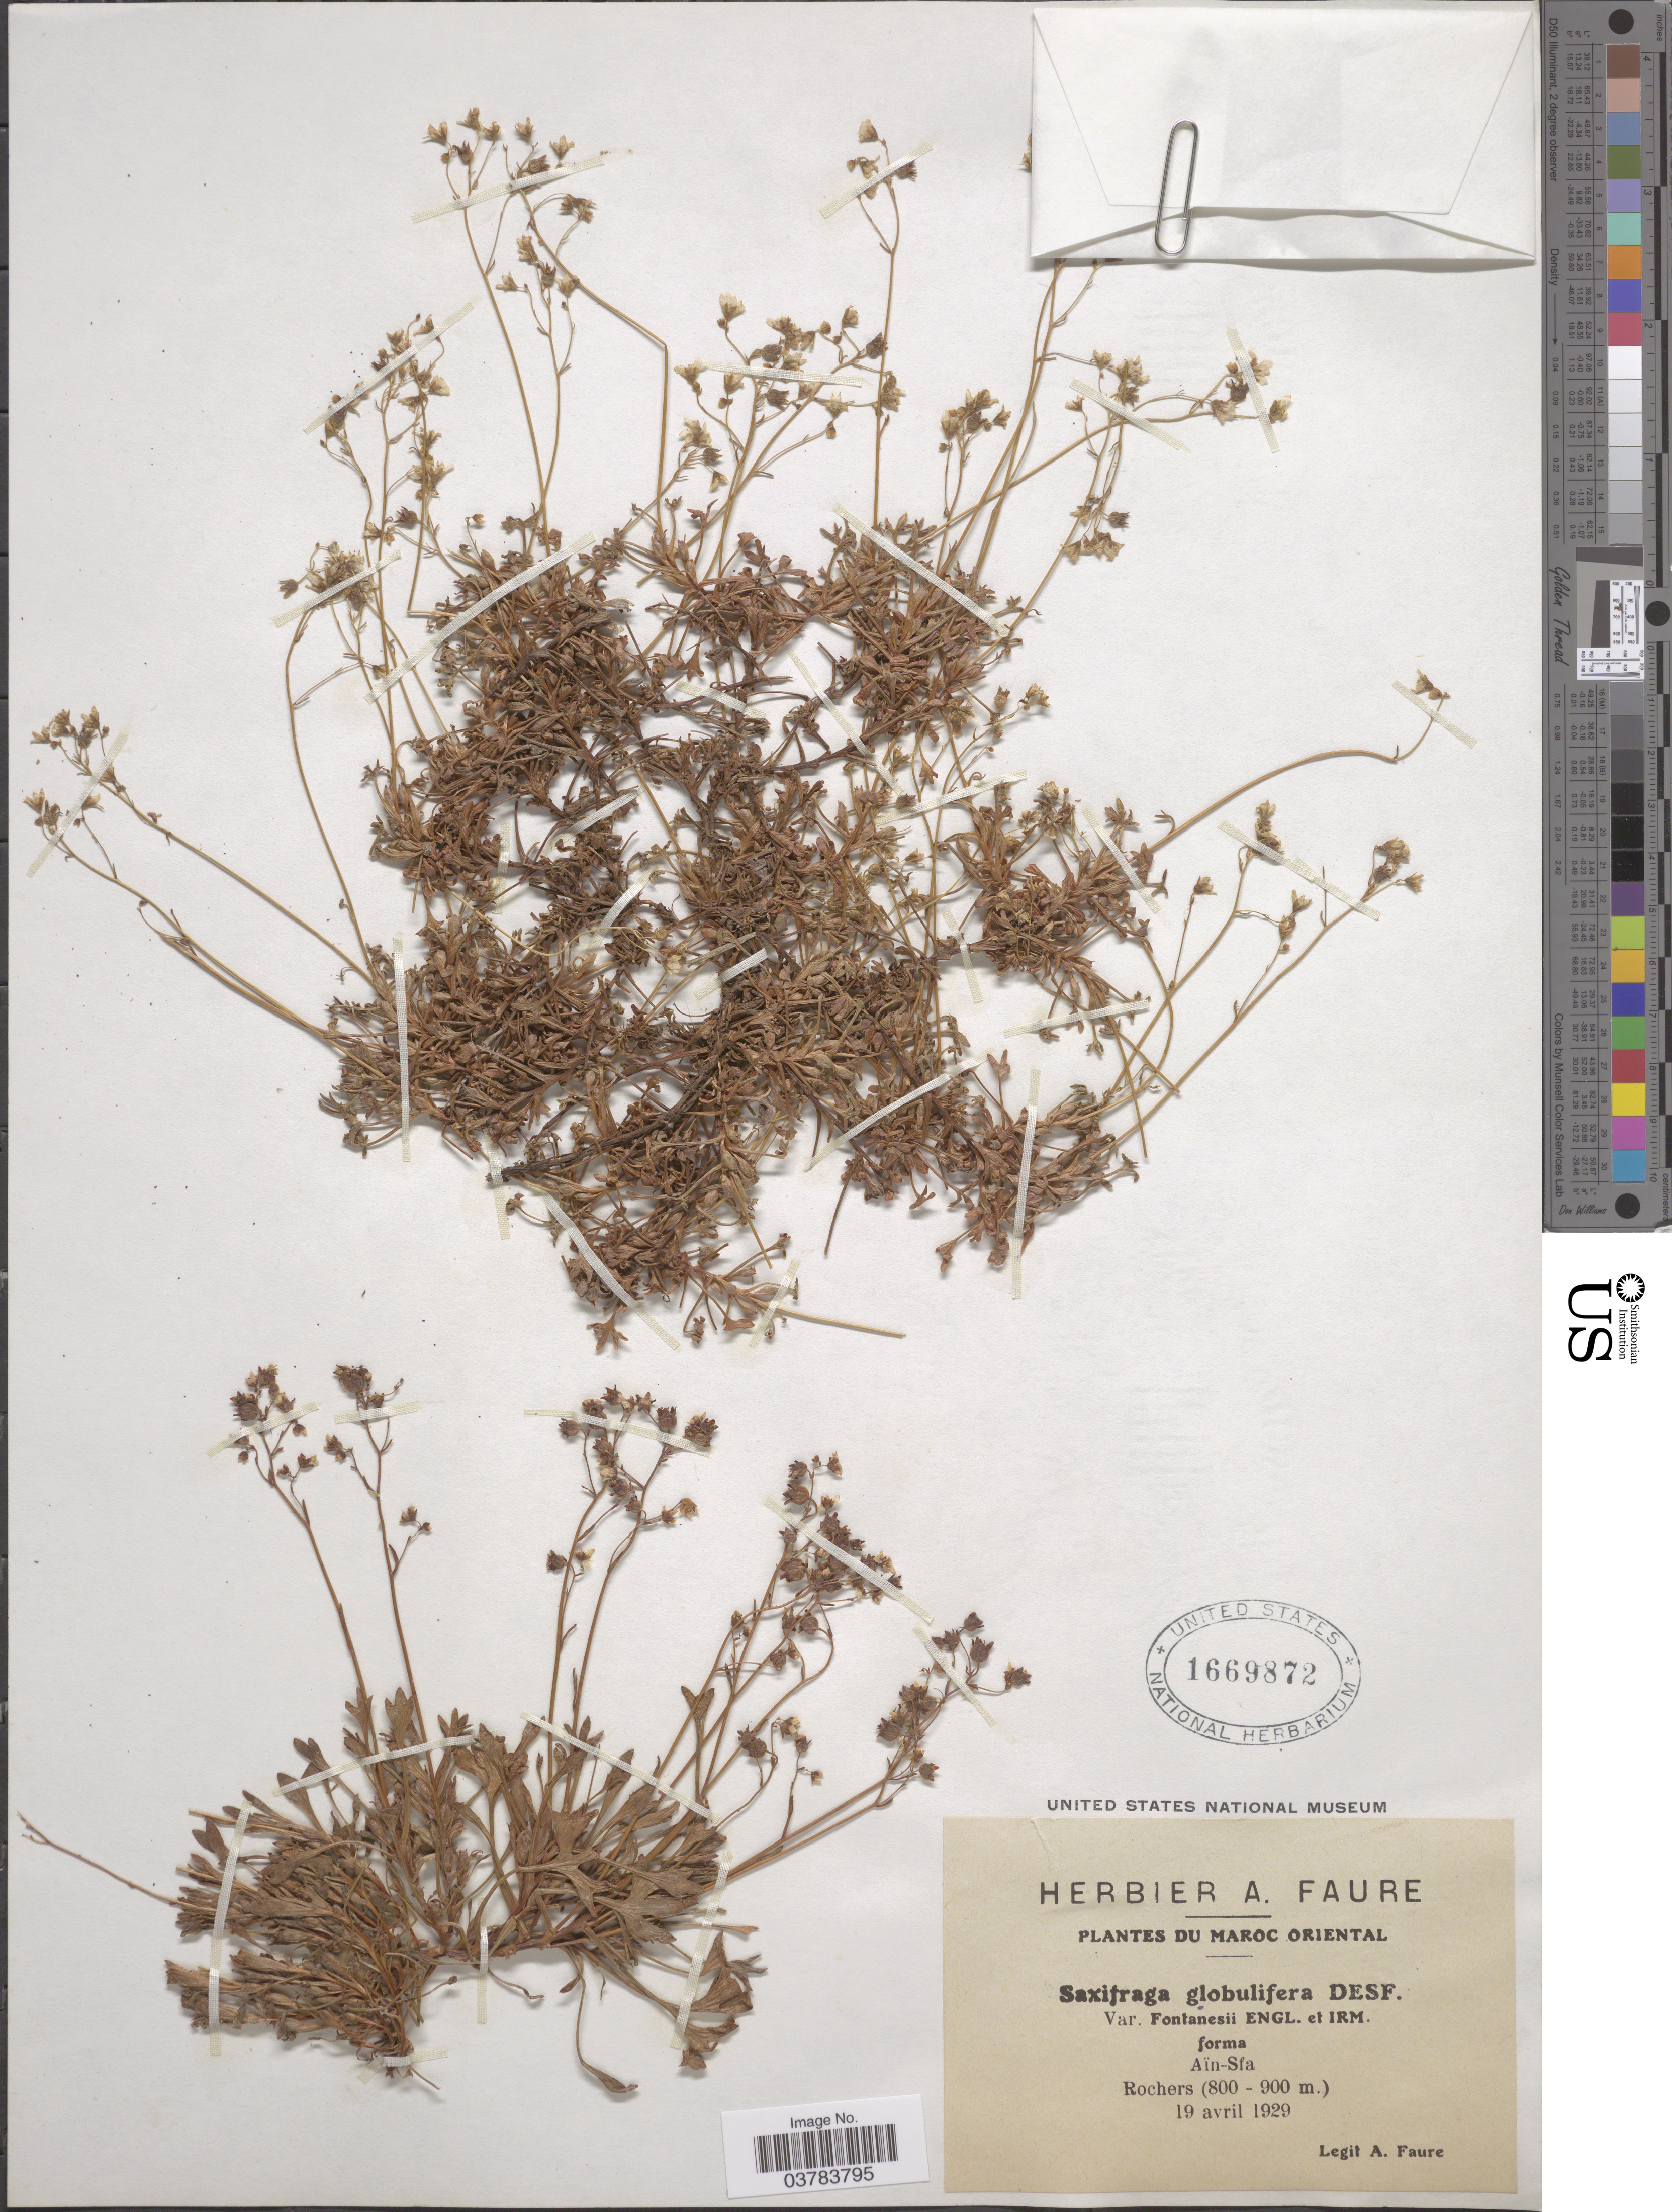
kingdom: Plantae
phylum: Tracheophyta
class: Magnoliopsida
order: Saxifragales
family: Saxifragaceae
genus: Saxifraga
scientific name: Saxifraga globulifera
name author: Desf.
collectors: A. Faure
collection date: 1929-04-19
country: Morocco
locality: Maroc Oriental. Aïn-Sfa. Rochers.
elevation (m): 800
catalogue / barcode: US 1669872